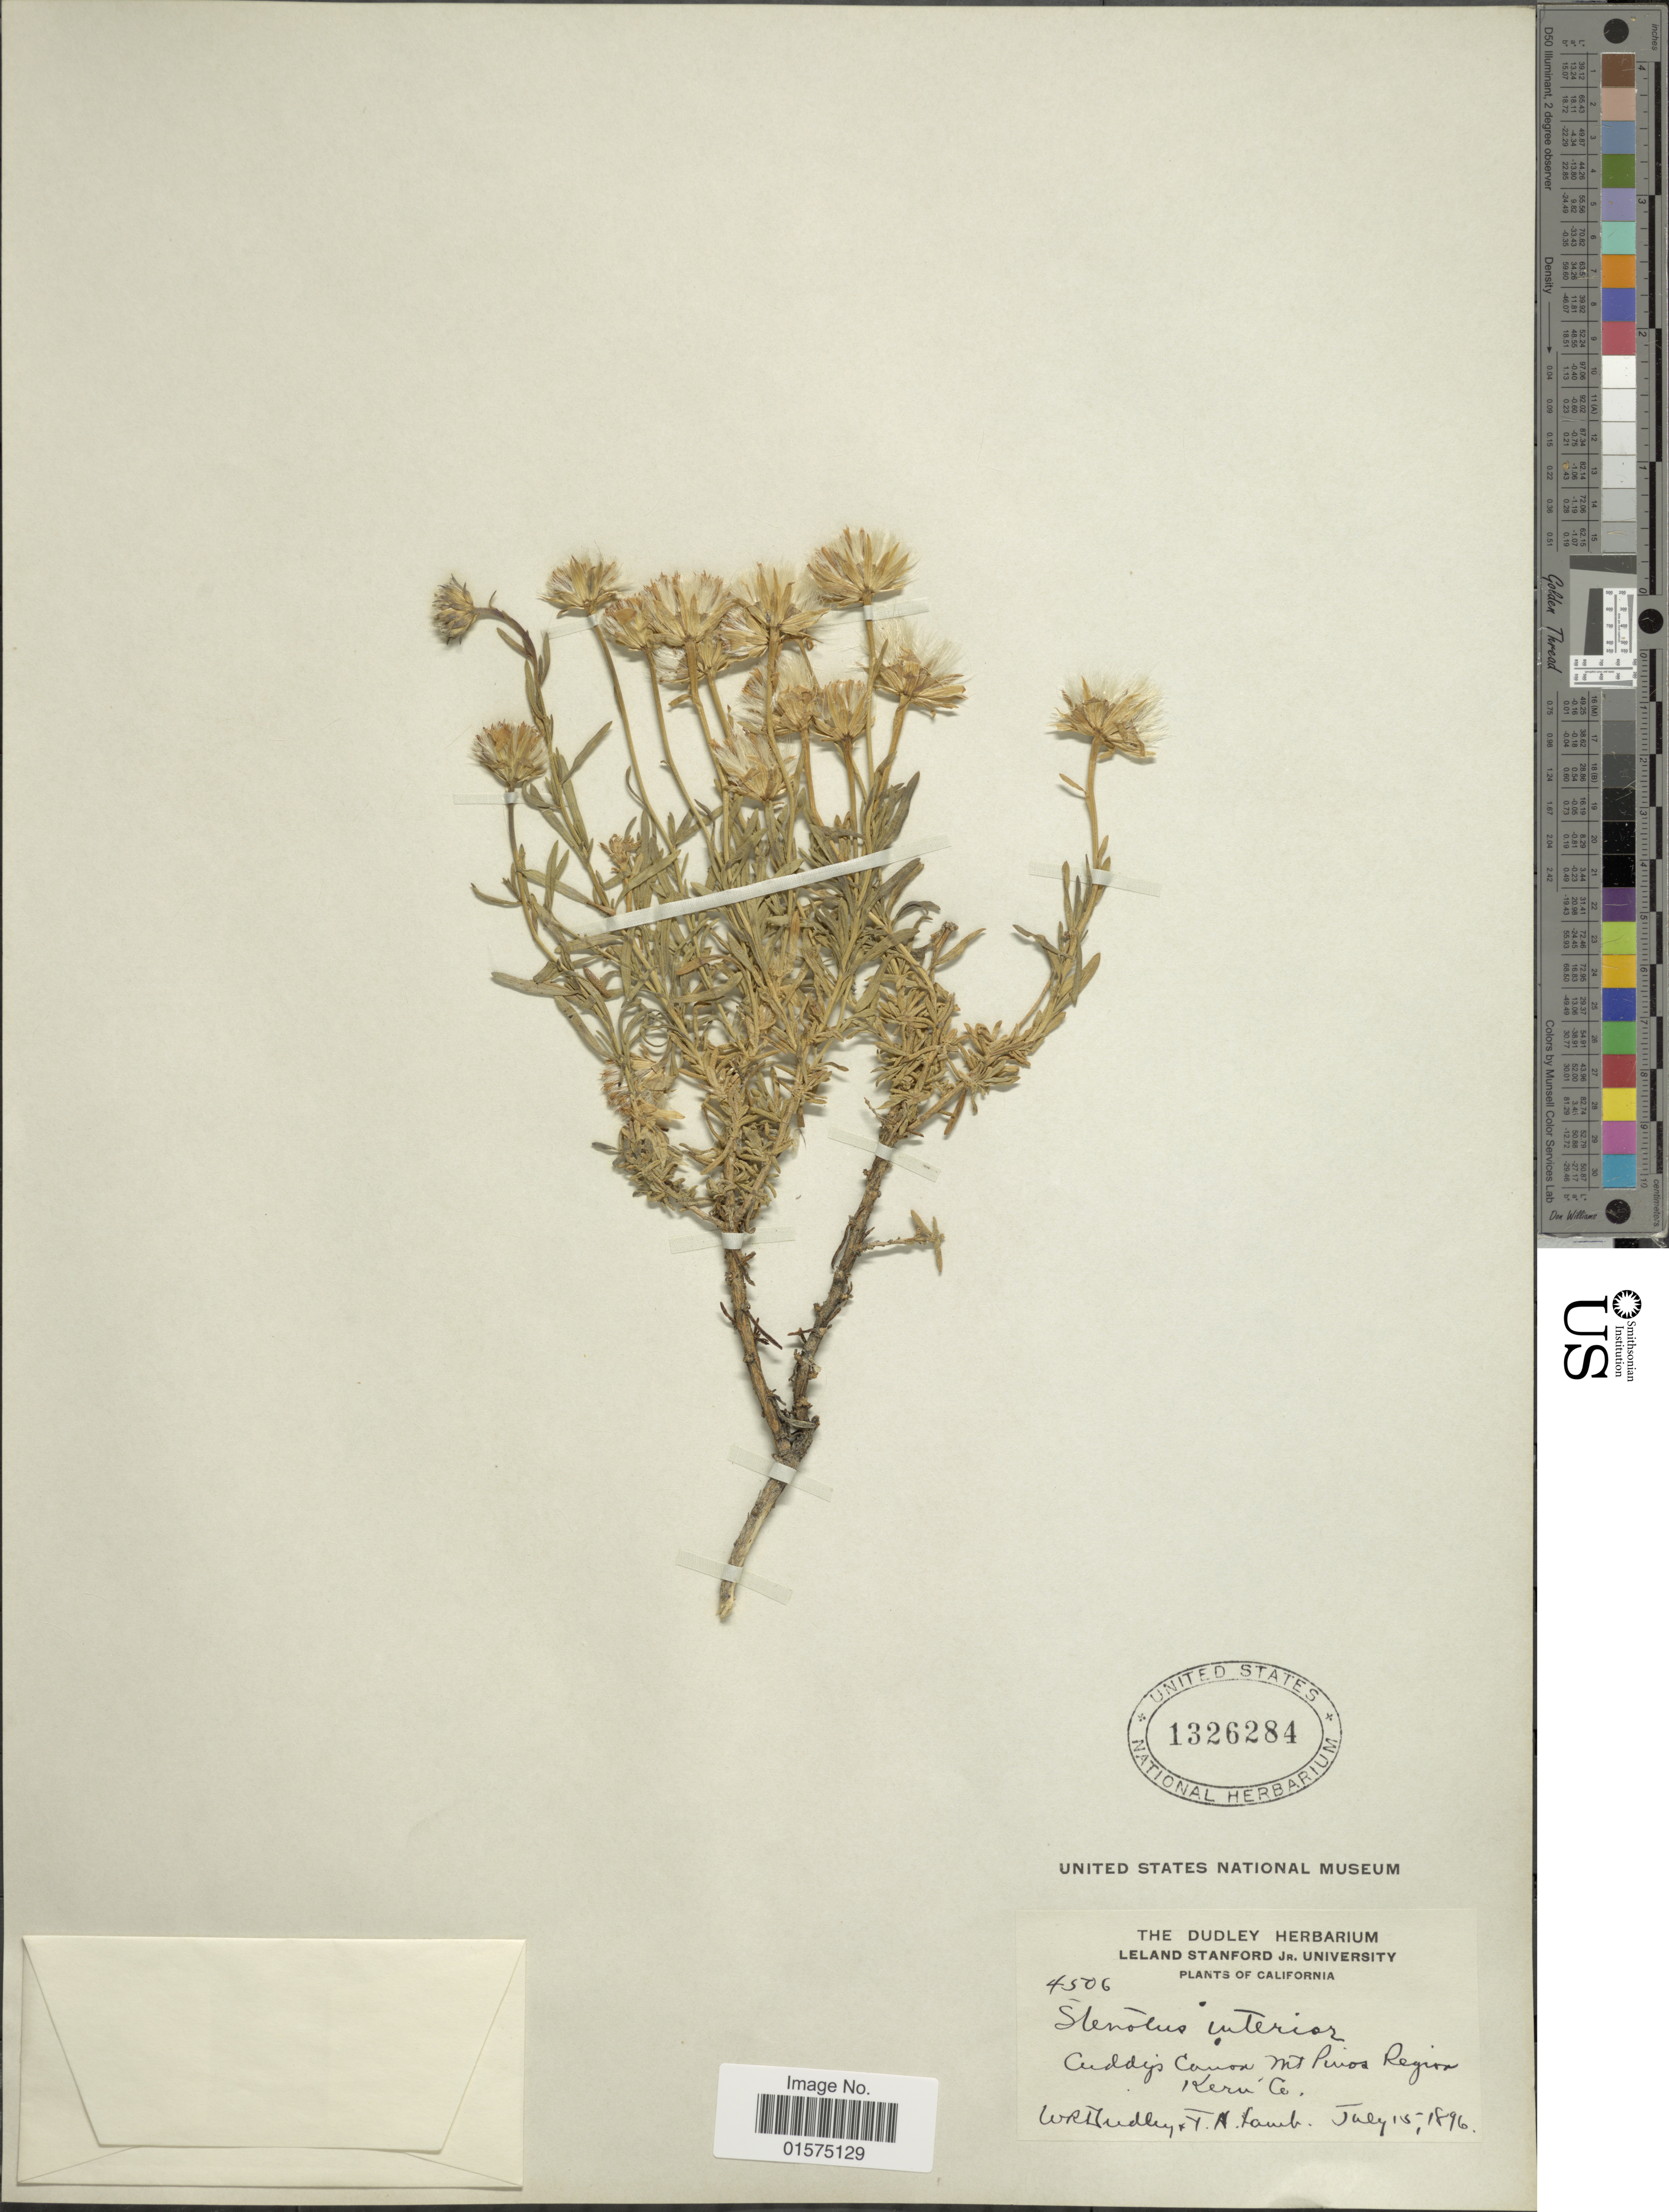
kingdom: Plantae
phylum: Tracheophyta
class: Magnoliopsida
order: Asterales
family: Asteraceae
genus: Ericameria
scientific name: Ericameria linearifolia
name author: (DC.) Urbatsch & Wussow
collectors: W. Dudley & F. H. Lamb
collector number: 4506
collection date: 1896-07-15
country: United States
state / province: California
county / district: Kern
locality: Cuddy's Canon Mt Pinos Region Kern Co.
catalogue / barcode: US 1326284